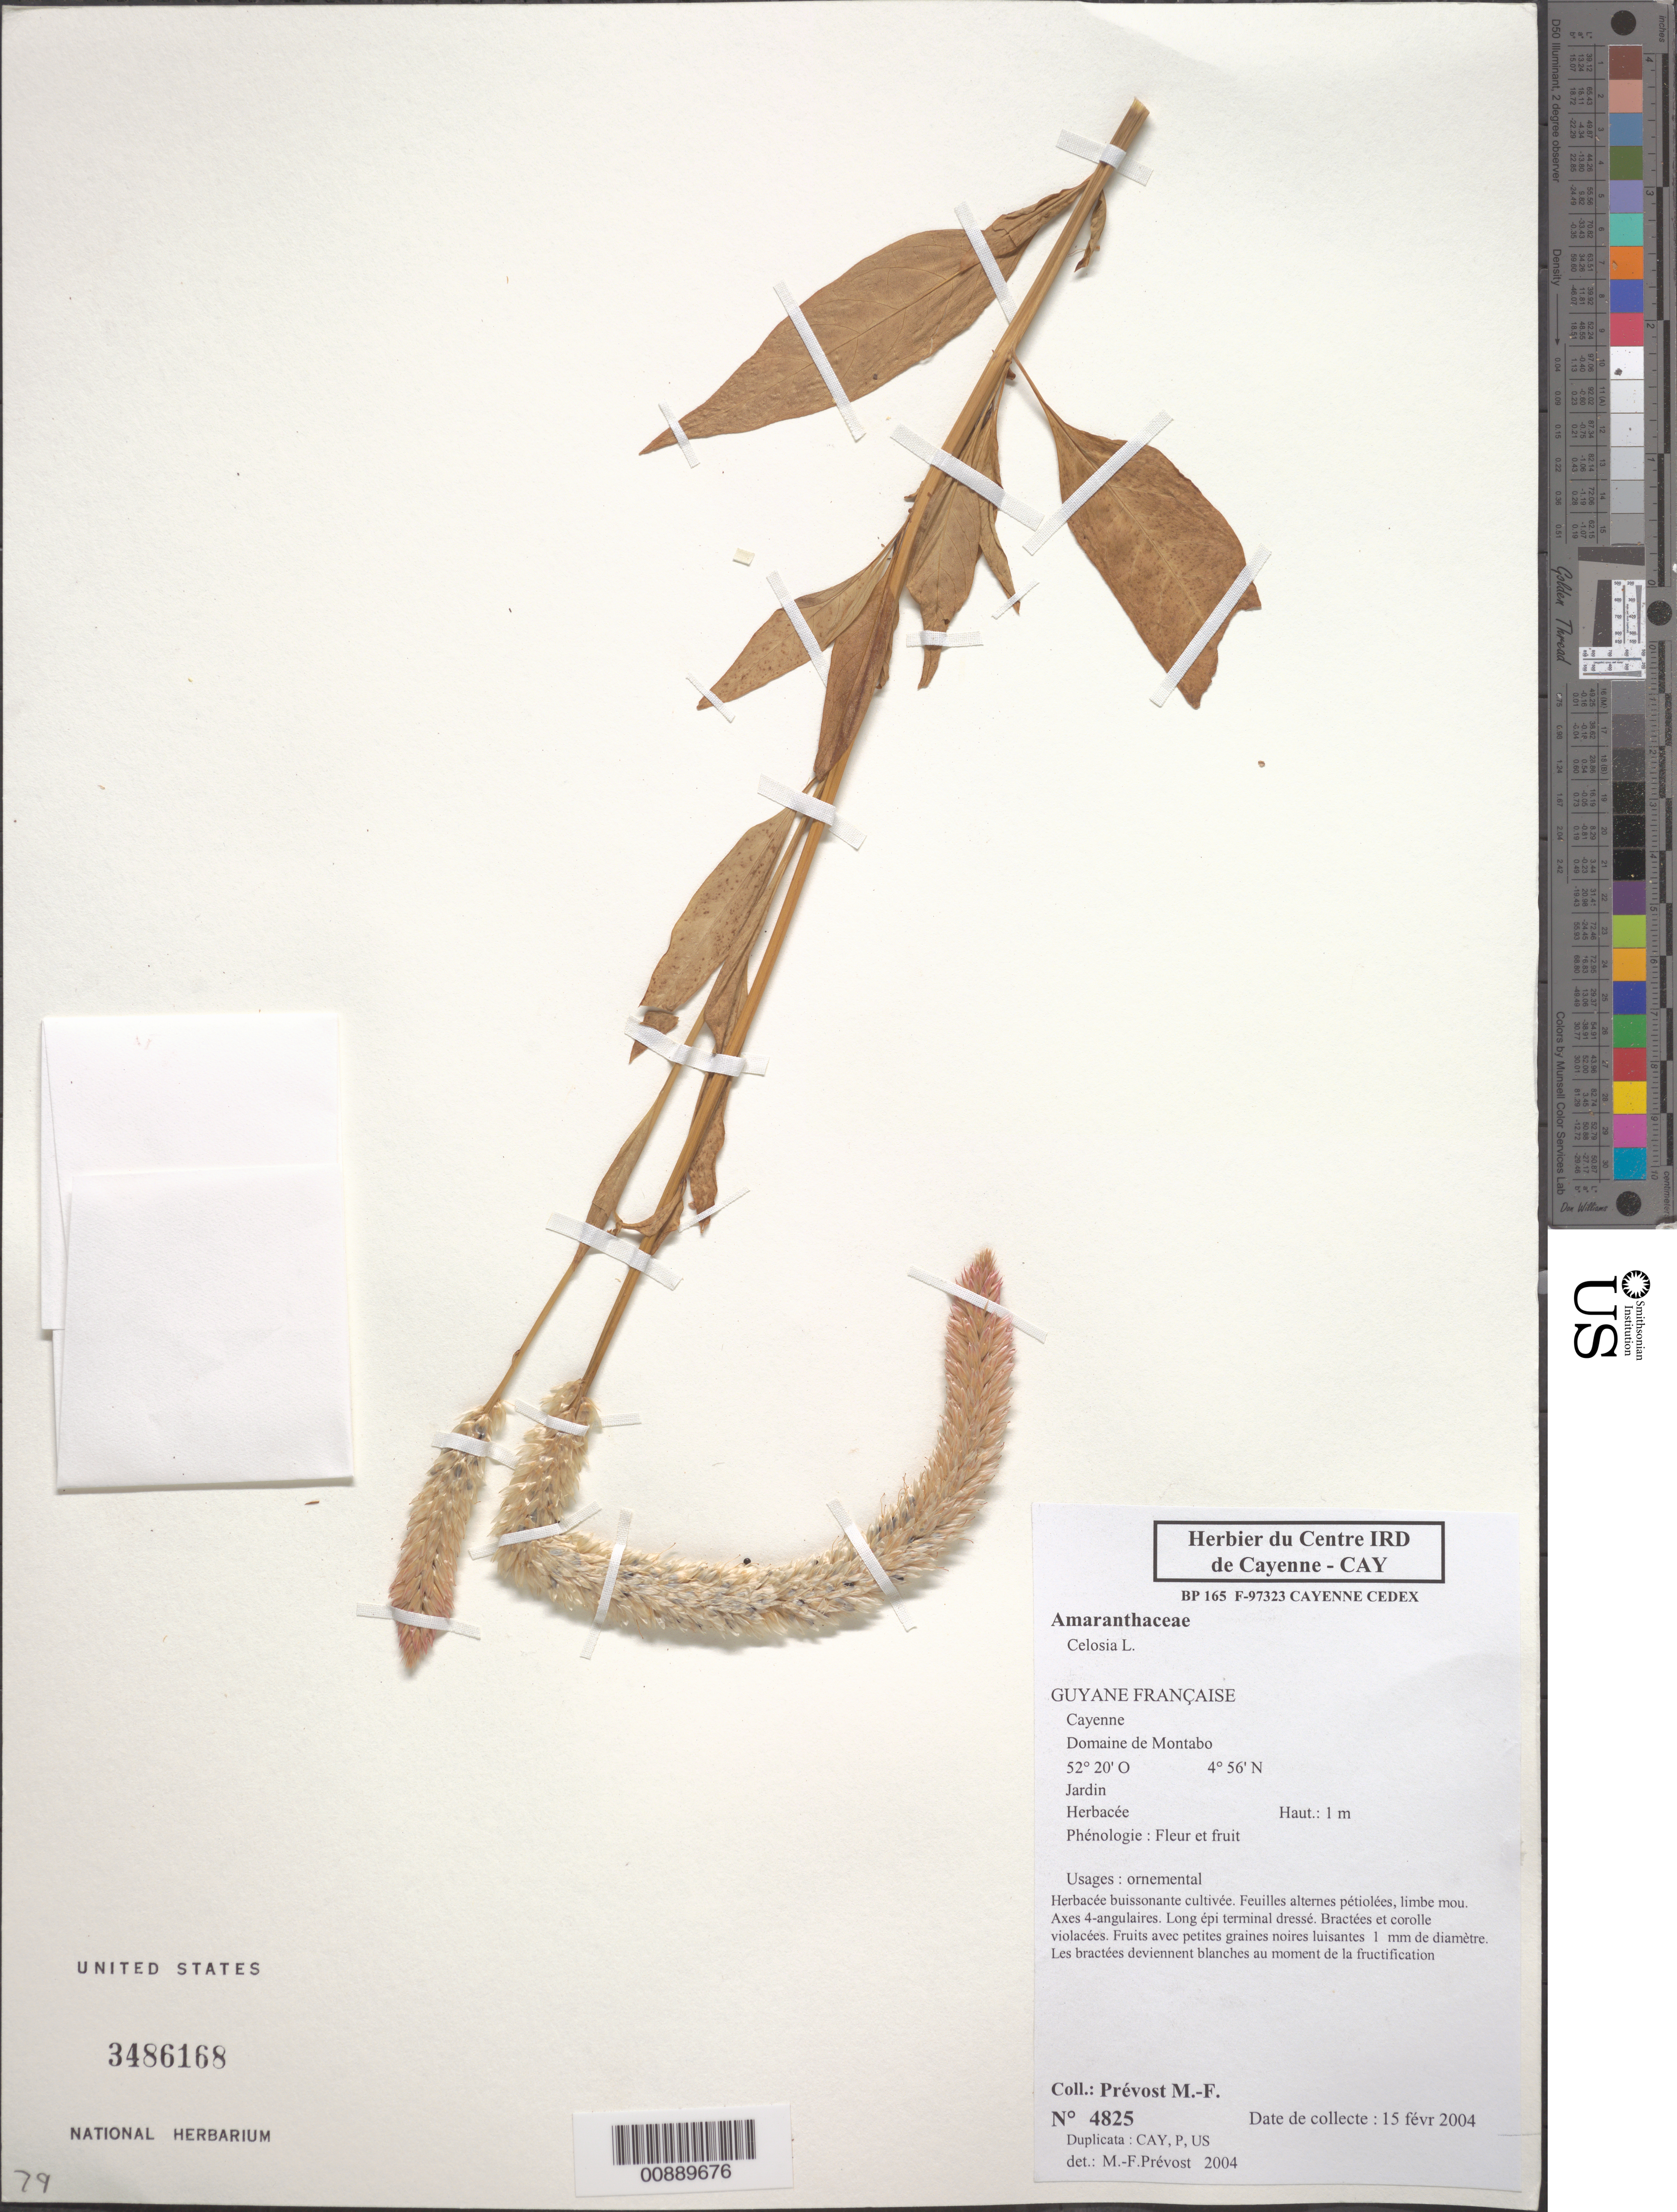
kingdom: Plantae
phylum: Tracheophyta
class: Magnoliopsida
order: Caryophyllales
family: Amaranthaceae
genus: Celosia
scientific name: Celosia sp.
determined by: Prévost, M.-F.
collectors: M.-F. Prévost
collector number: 4825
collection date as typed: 15-Feb-04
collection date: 2004-02-15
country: French Guiana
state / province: Cayenne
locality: Cayenne, Domaine de Montabo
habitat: Jardin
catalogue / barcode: US 3486168